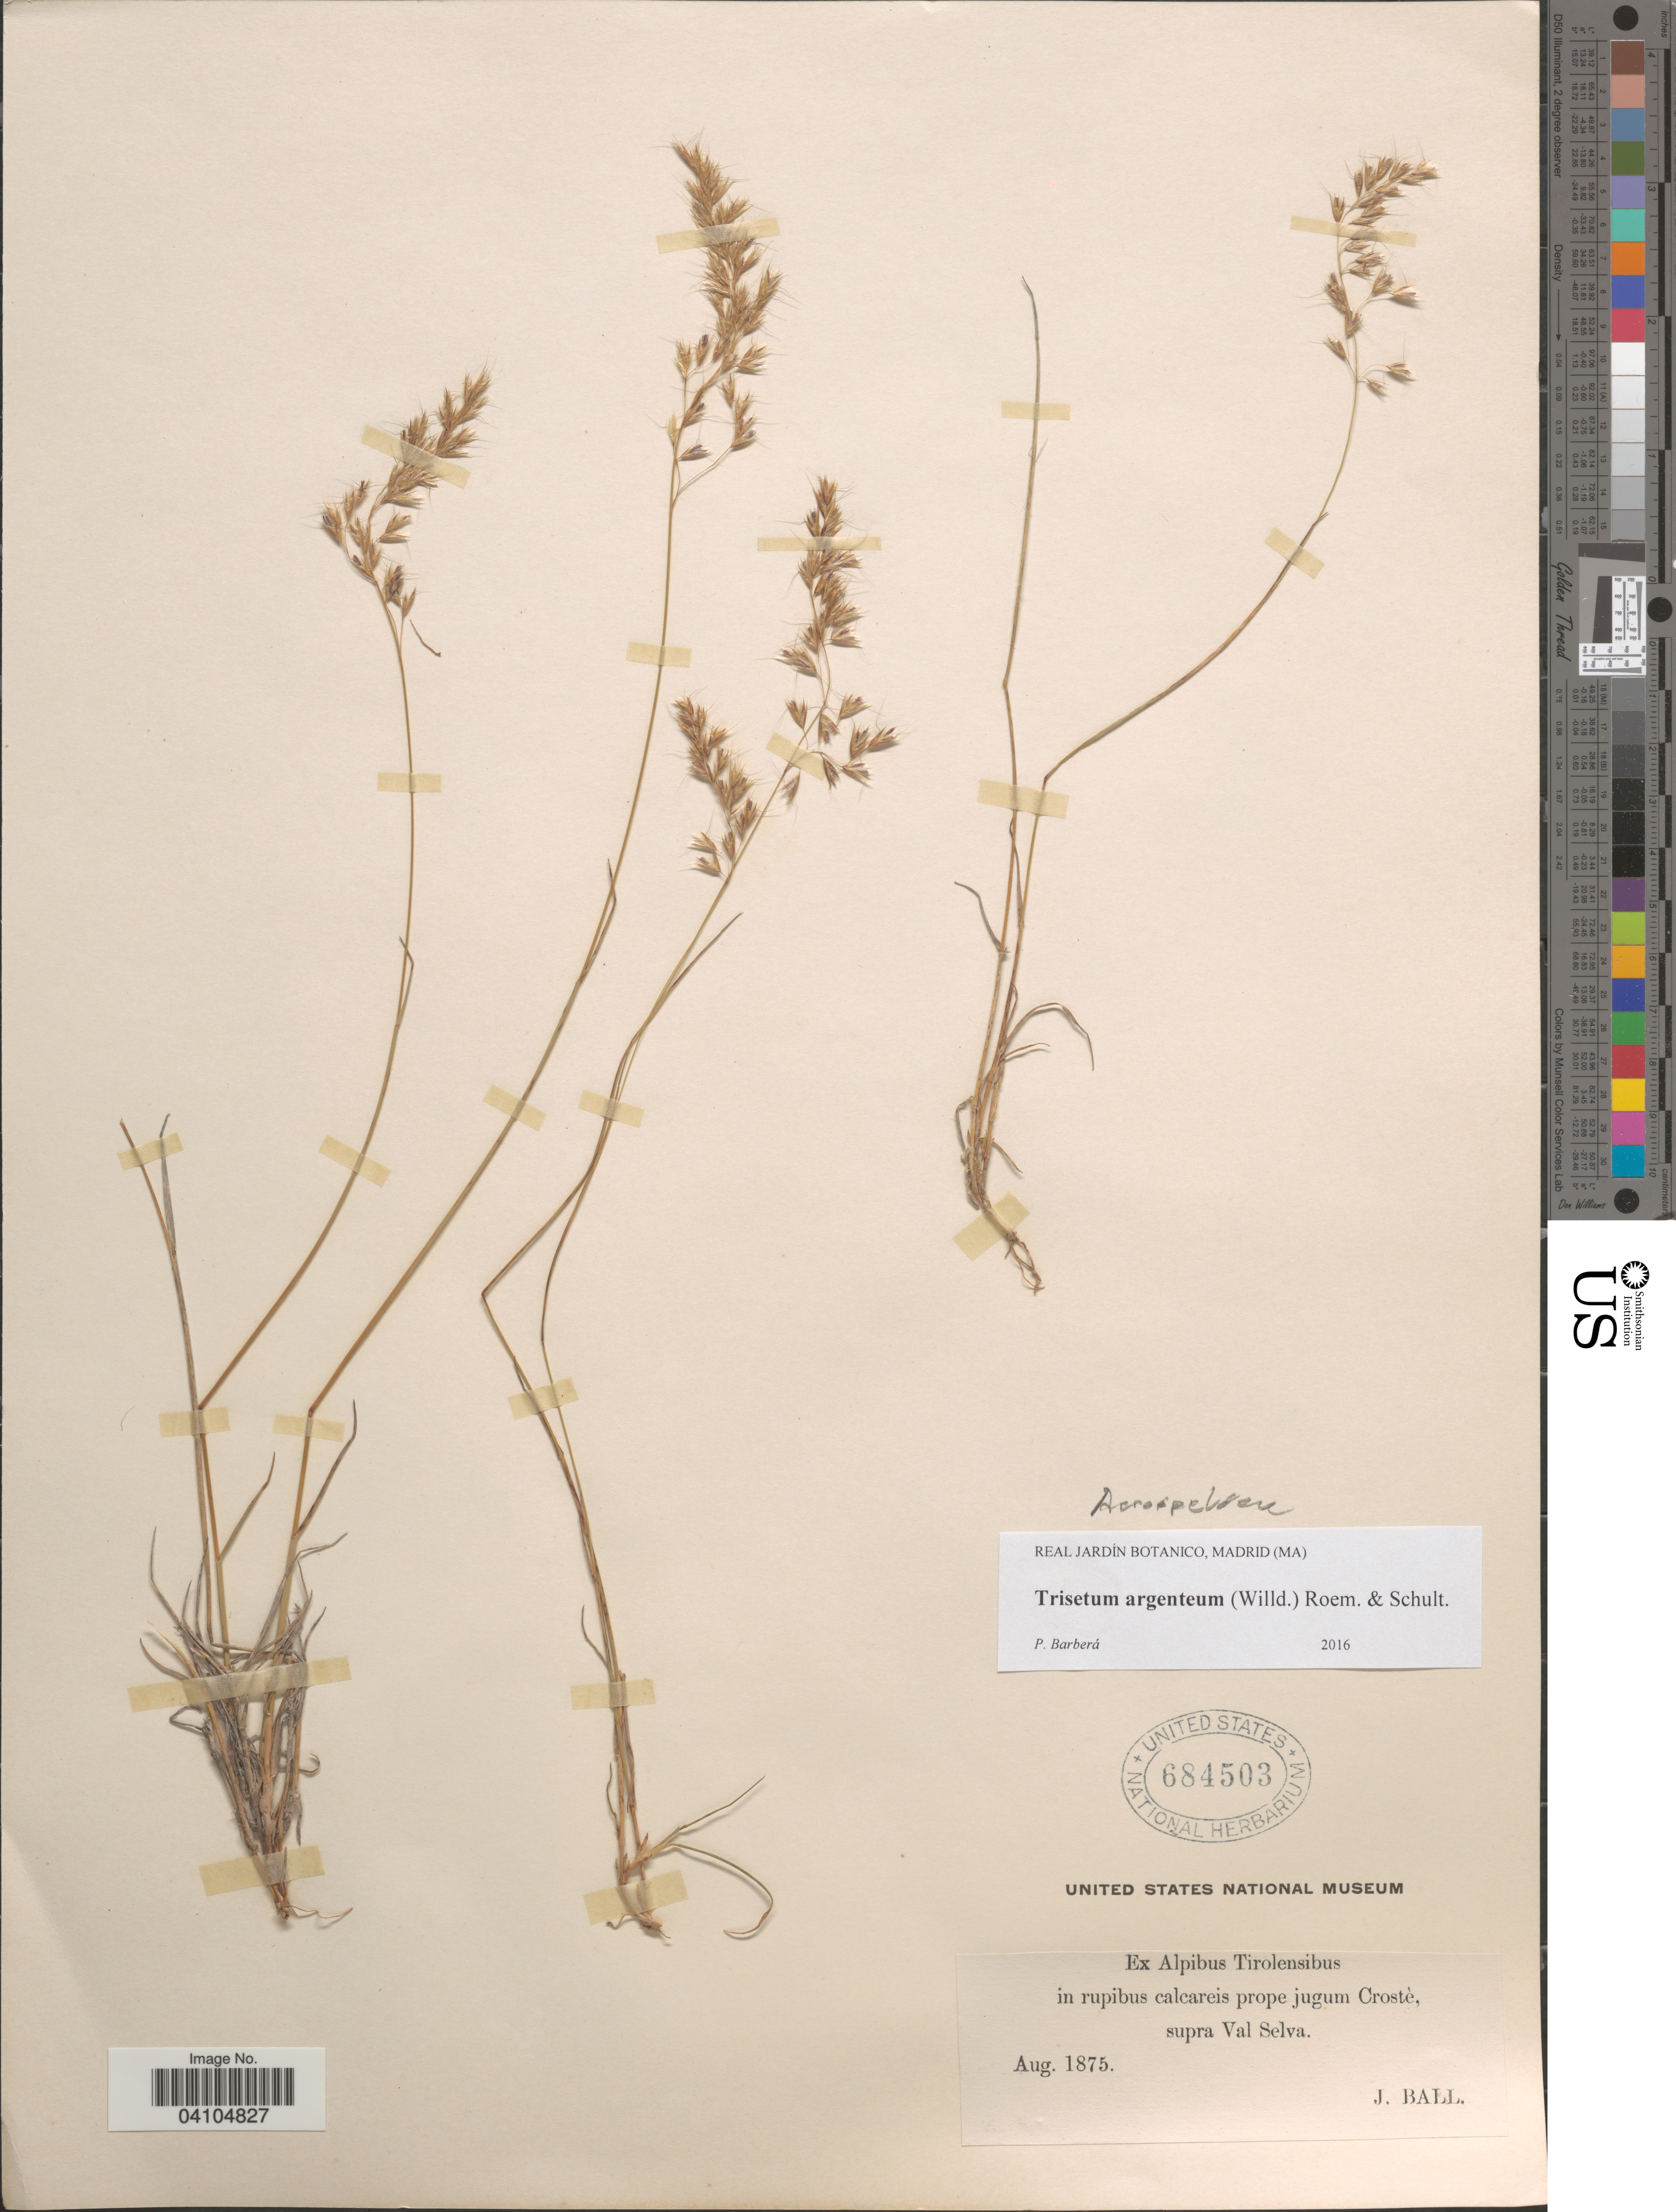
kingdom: Plantae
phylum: Tracheophyta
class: Liliopsida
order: Poales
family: Poaceae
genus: Acrospelion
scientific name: Acrospelion argenteum ined.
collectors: J. Ball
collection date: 1875-08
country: Italy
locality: Ex Alpibus Tirolensibus in rupibis calcareis prope jugum Crostè, supra Val Selva.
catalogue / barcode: US 684503